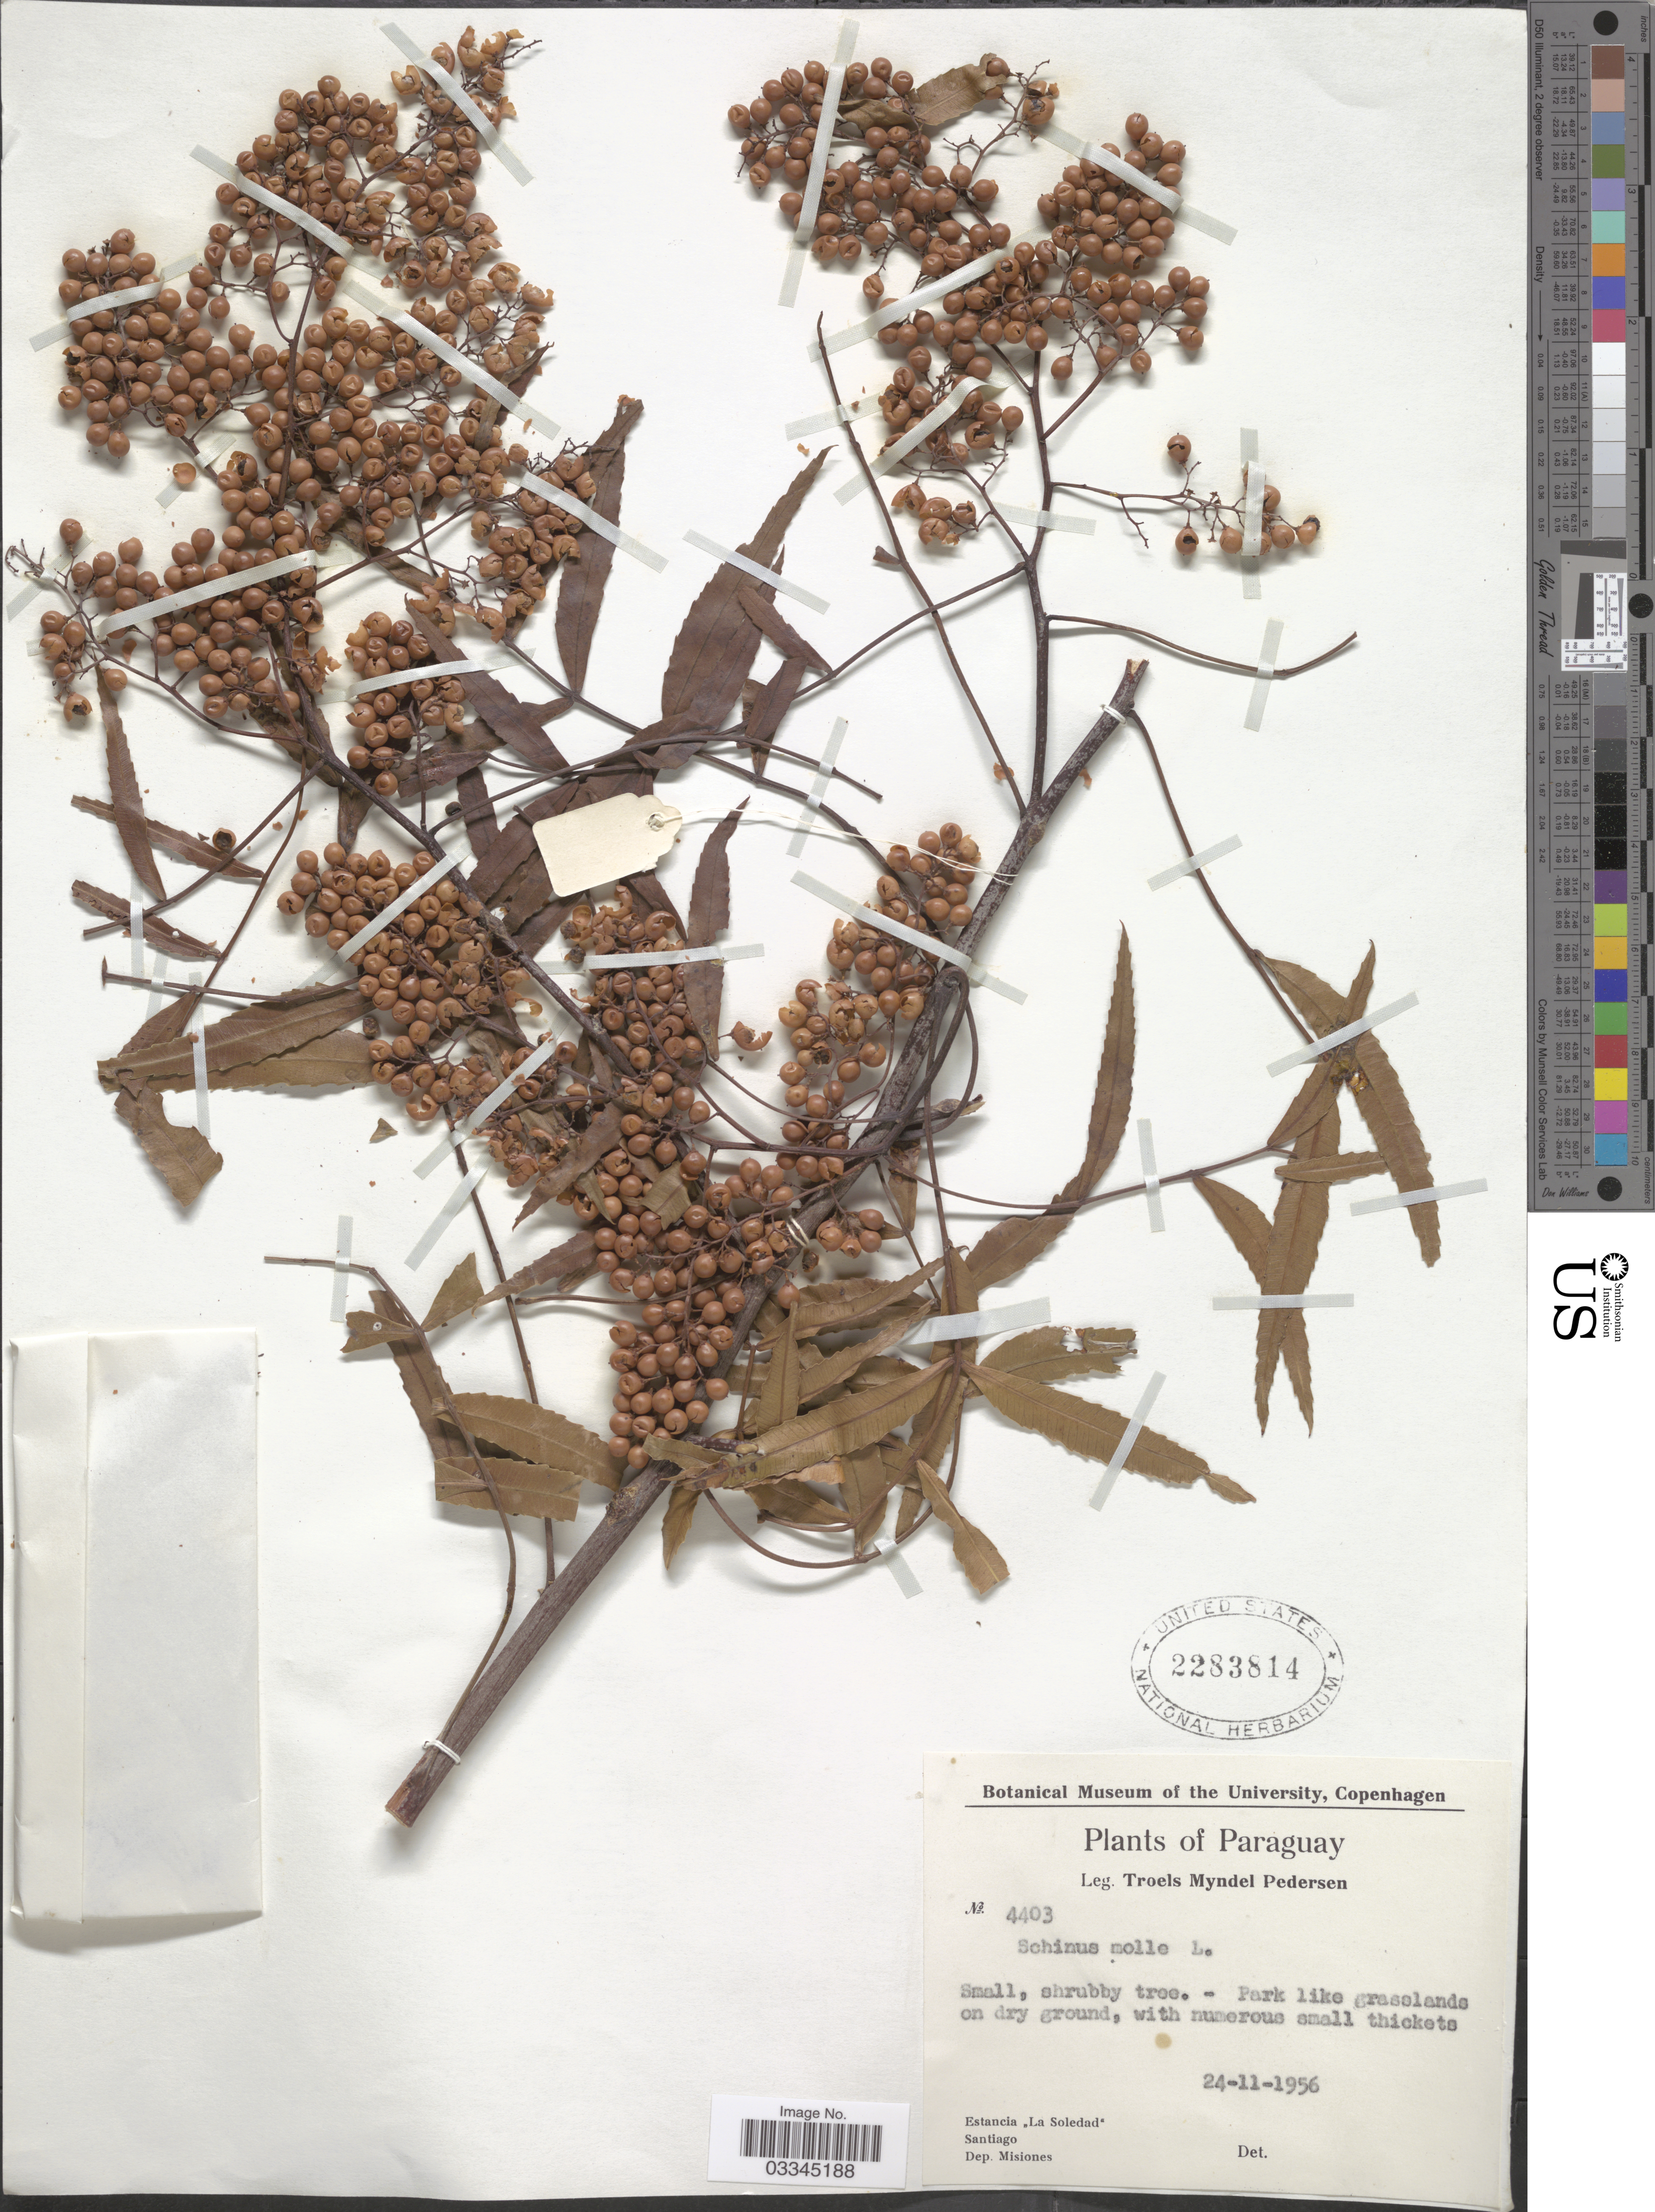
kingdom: Plantae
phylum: Tracheophyta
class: Magnoliopsida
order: Sapindales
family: Anacardiaceae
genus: Schinus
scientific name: Schinus molle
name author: L.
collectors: T. Pederson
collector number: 4403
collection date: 1956-11-24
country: Paraguay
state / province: Misiones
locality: Estancia "La Soledad", Santiago, Dep. Misiones.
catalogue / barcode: US 2283814